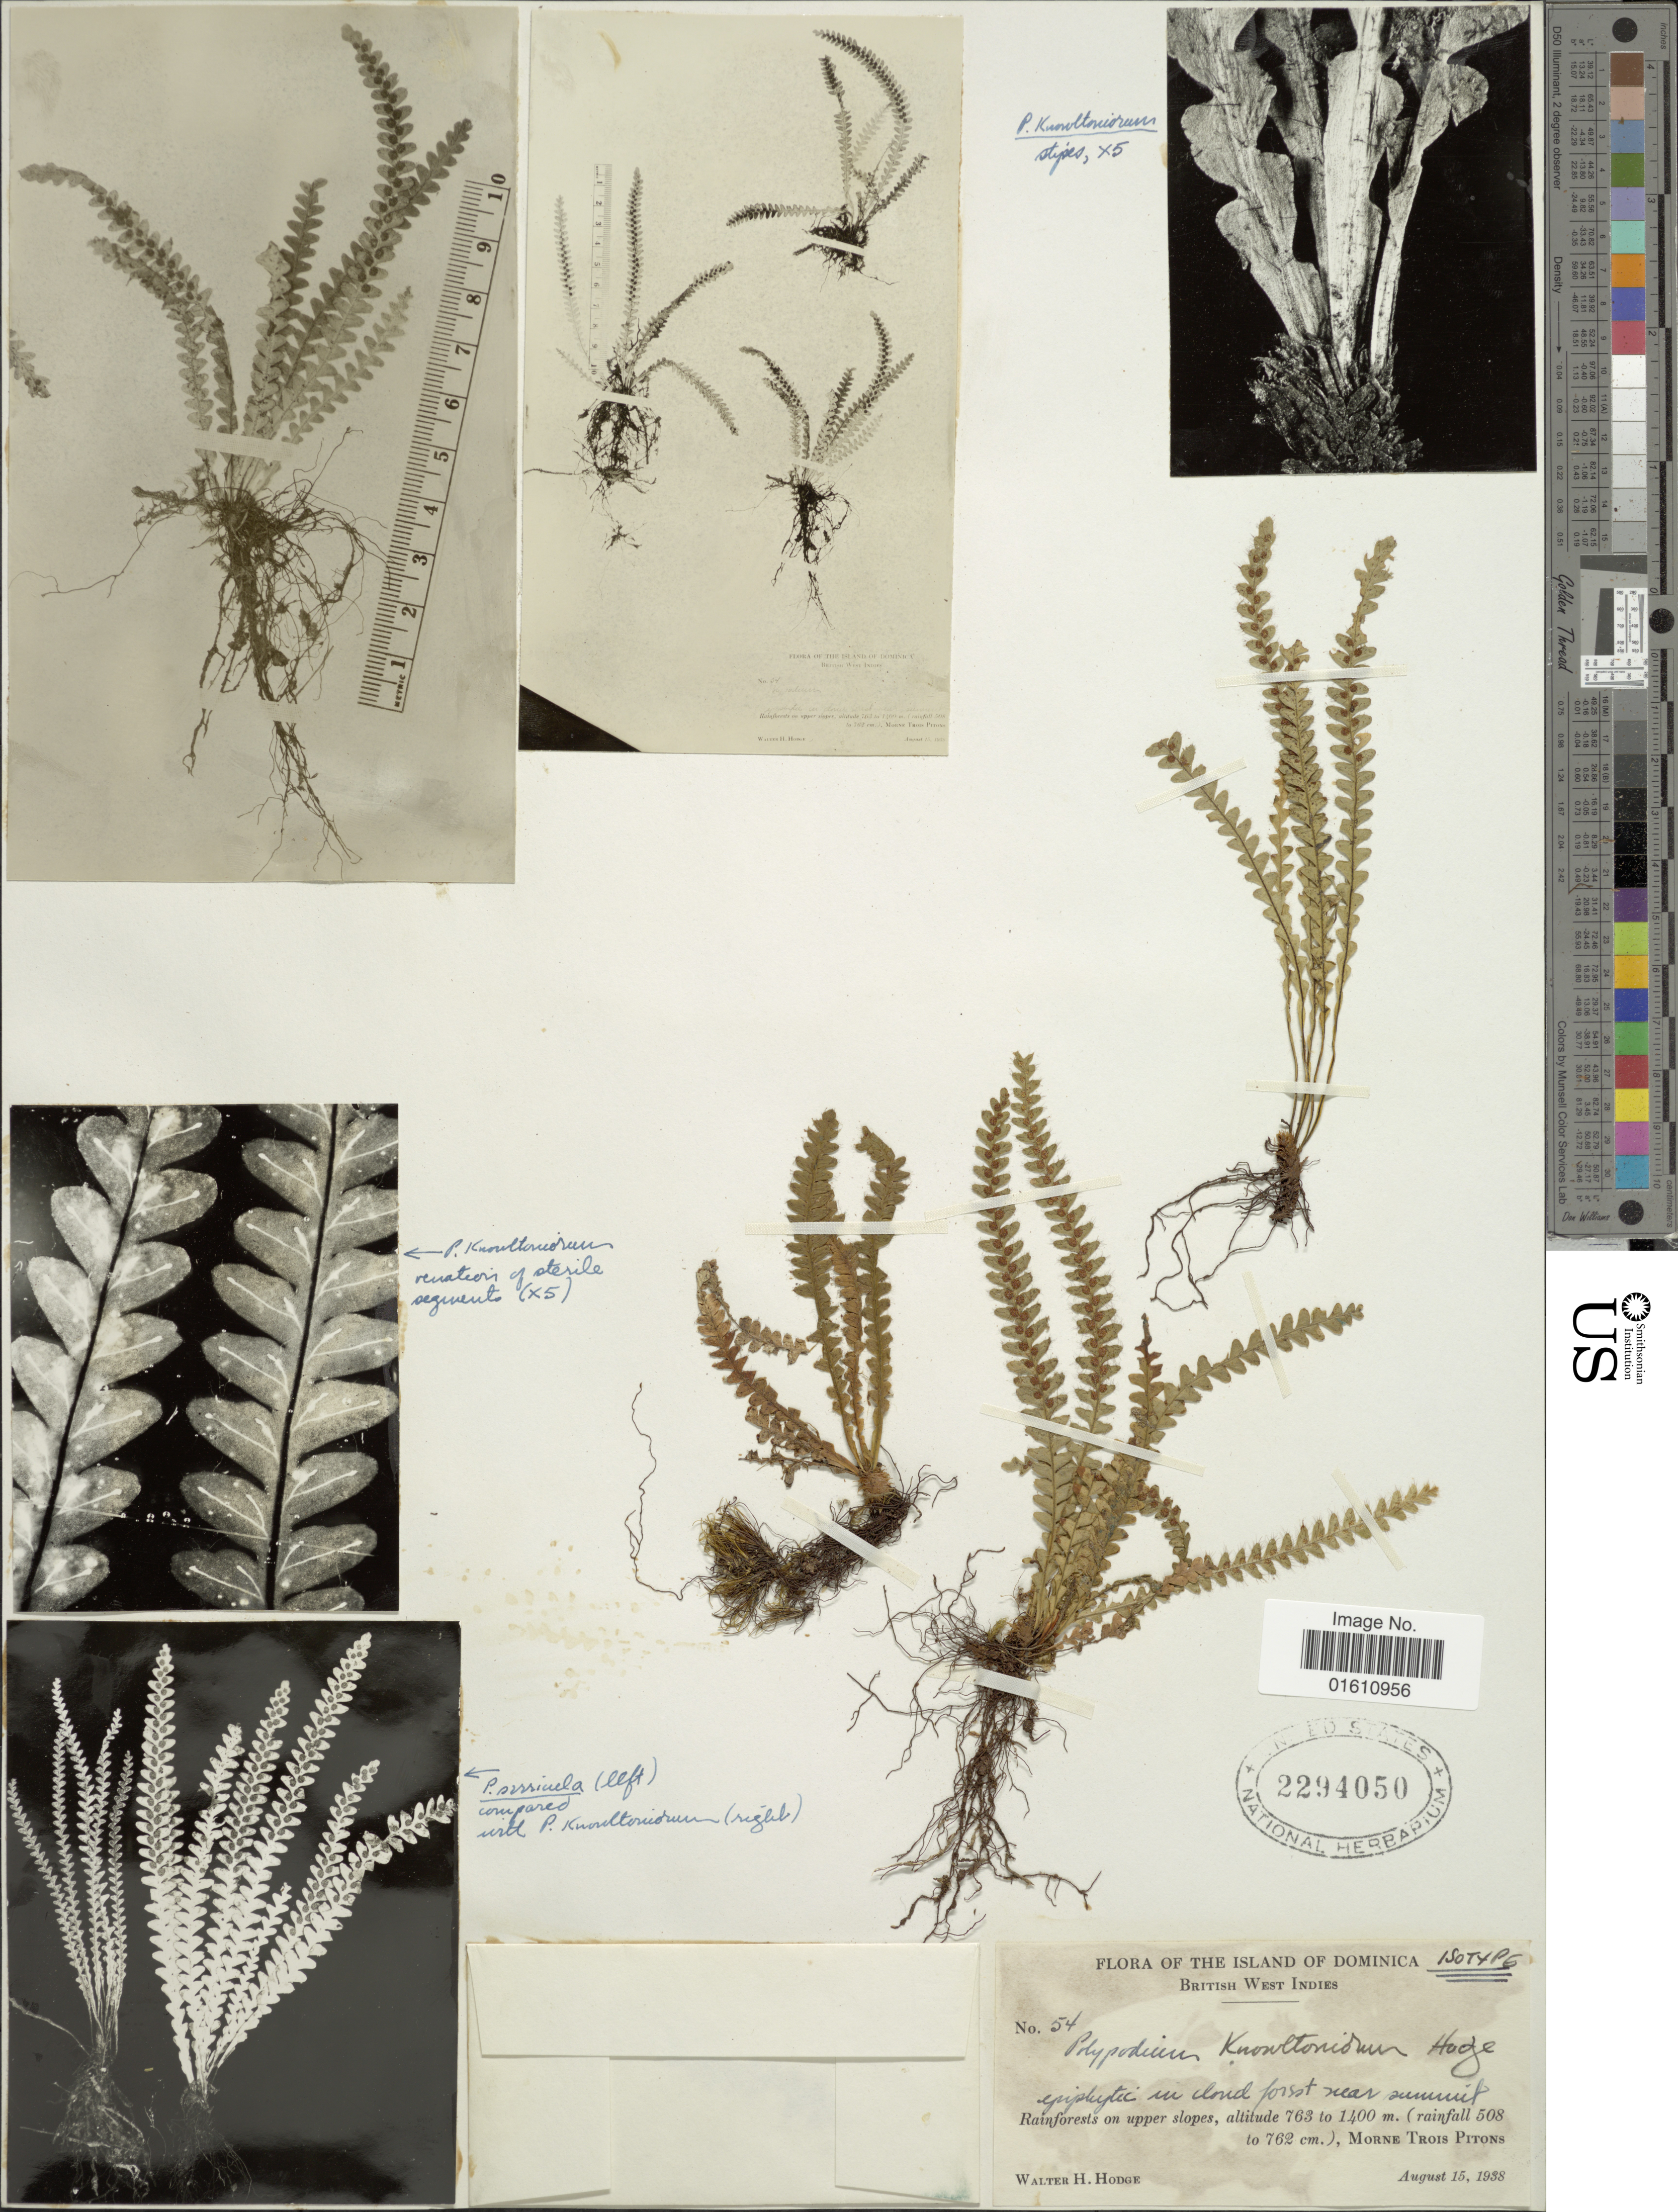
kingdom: Plantae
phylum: Tracheophyta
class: Polypodiopsida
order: Polypodiales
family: Polypodiaceae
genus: Moranopteris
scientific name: Moranopteris knowltoniorum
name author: (Hodge) R. Y. Hirai & J. Prado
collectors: W. Hodge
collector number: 54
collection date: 1938-08-15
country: Dominica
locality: Island of Dominica, British West Indies, rainforests on upper slopes, Morne Trois Pitons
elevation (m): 763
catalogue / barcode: US 2294050